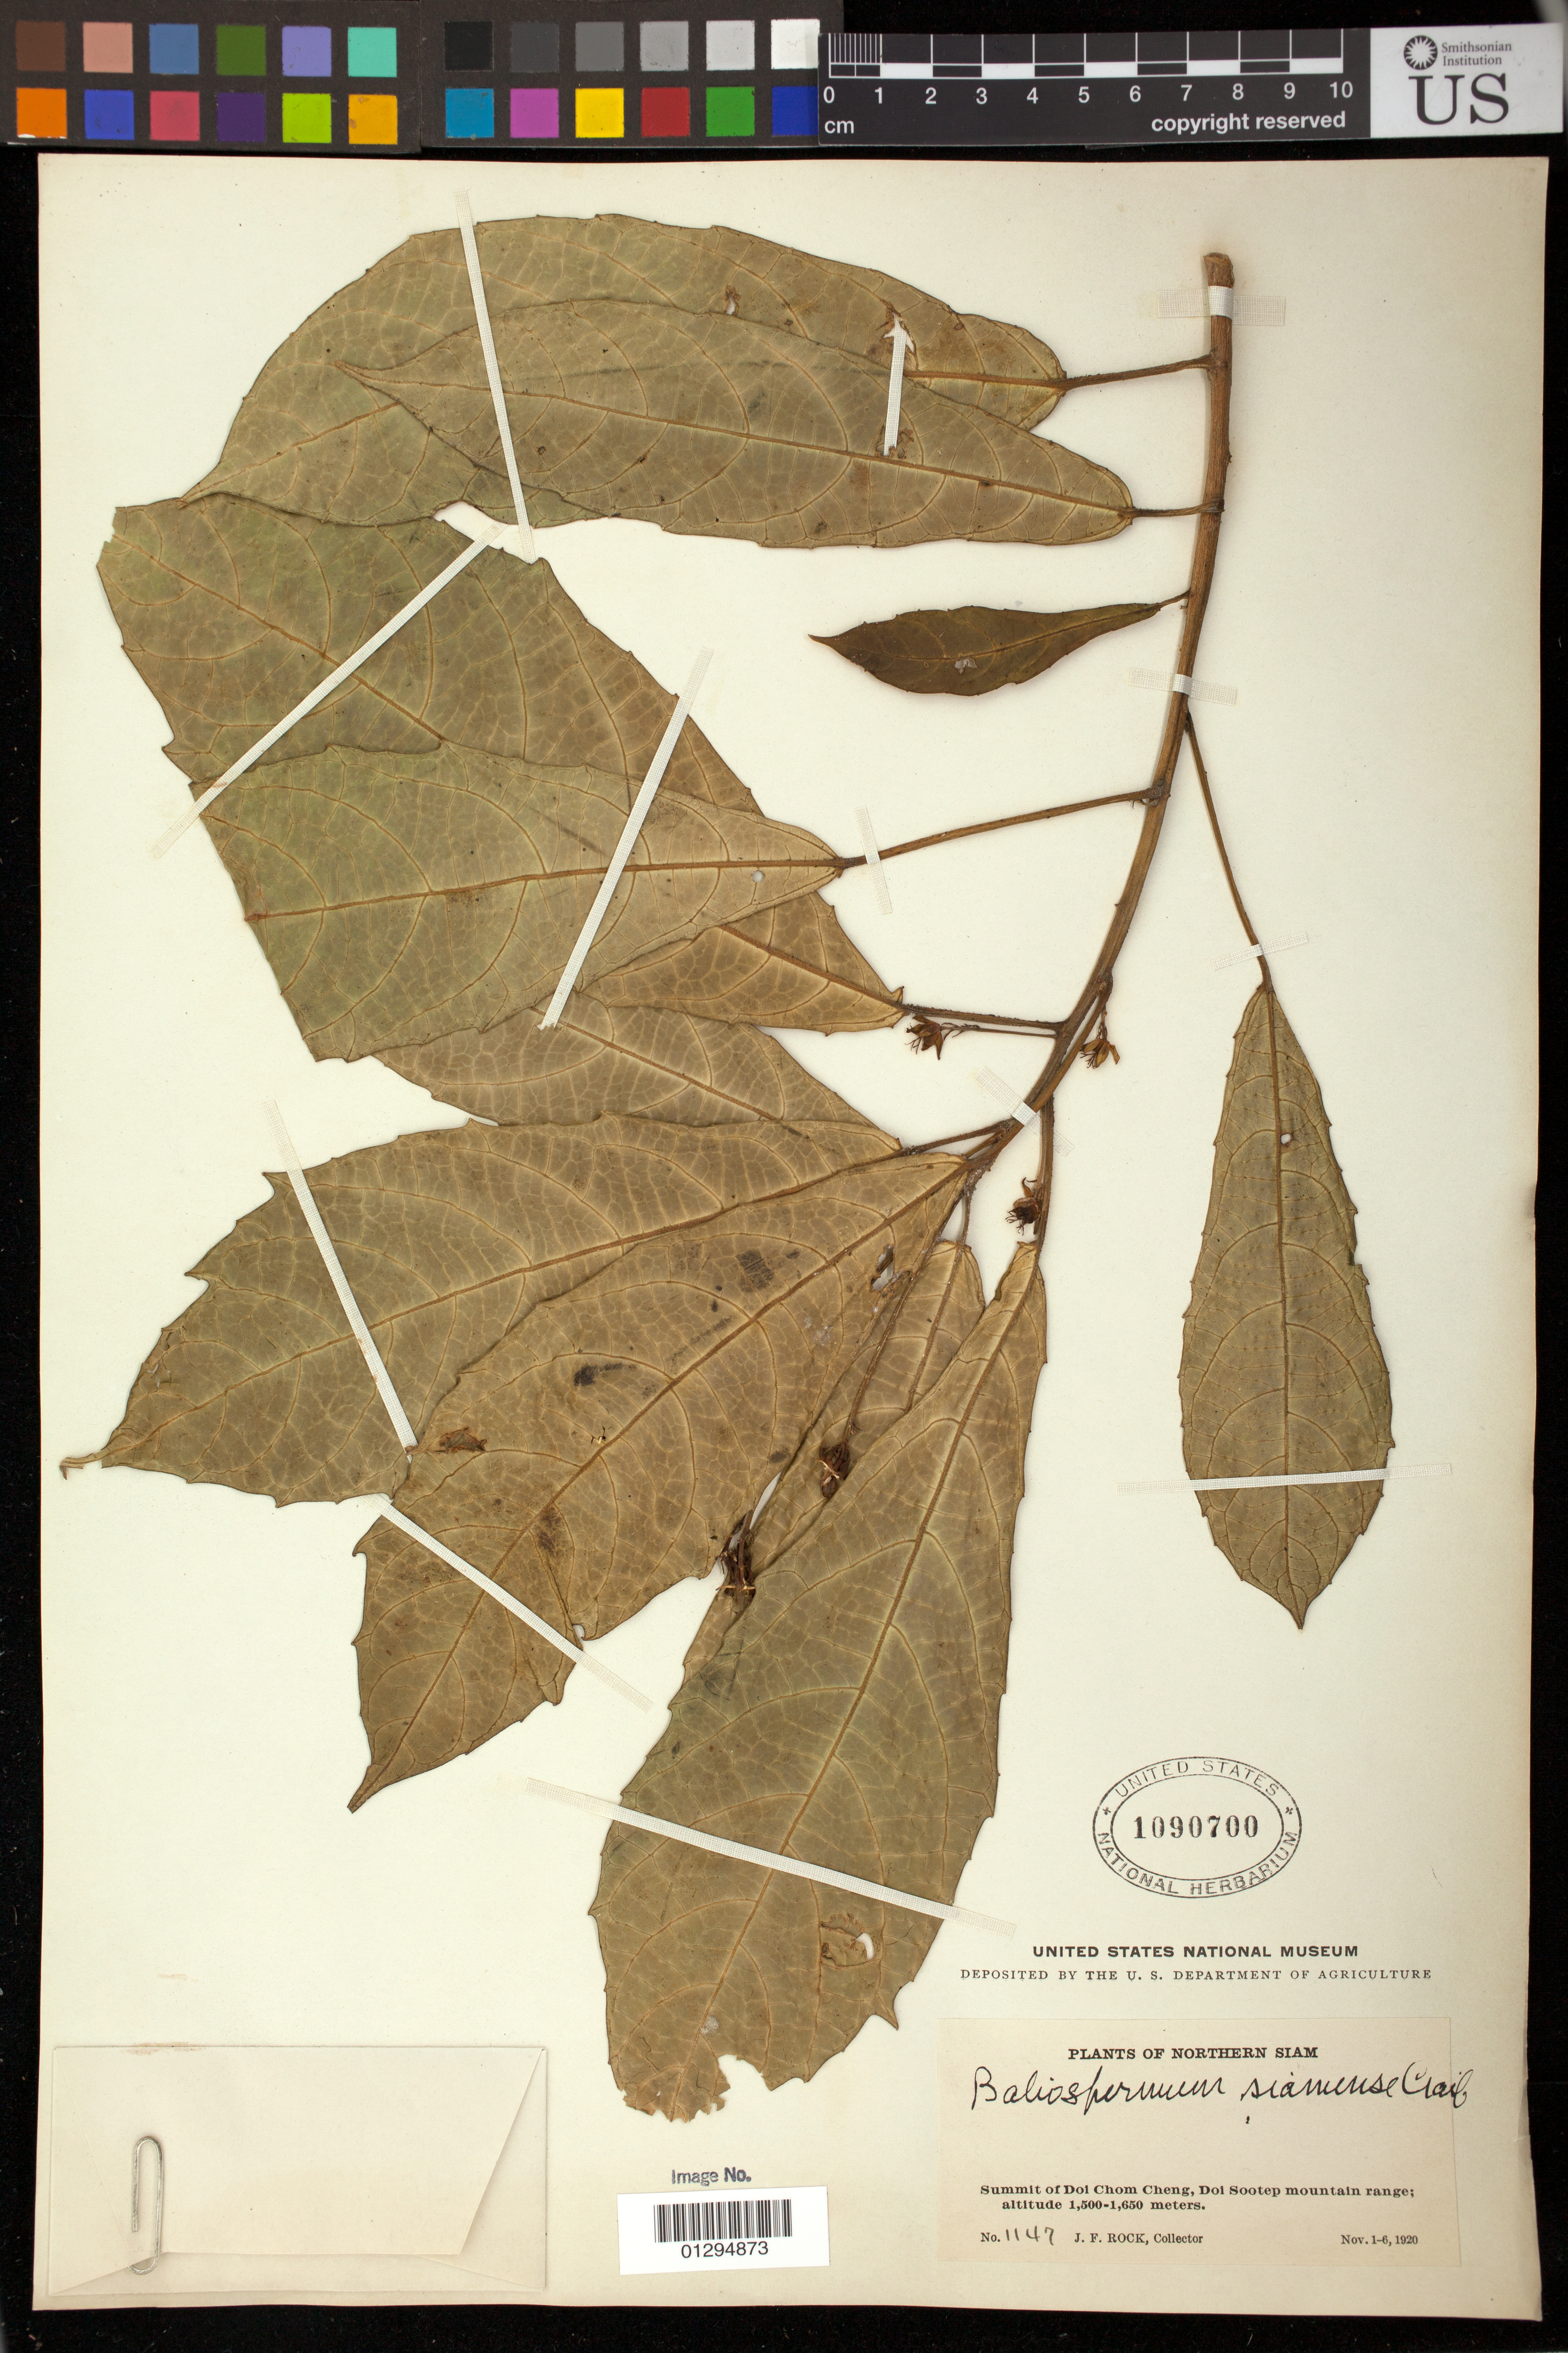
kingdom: Plantae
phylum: Tracheophyta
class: Magnoliopsida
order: Malpighiales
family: Euphorbiaceae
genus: Baliospermum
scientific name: Baliospermum siamense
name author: Craib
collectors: J. F. Rock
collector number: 1147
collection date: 1920-11-01/1920-11-06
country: Thailand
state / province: Chiang Mai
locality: Summit of the Doi Chom Cheng, Doi Sootep mountain range.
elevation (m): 1500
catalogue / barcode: US 1090700